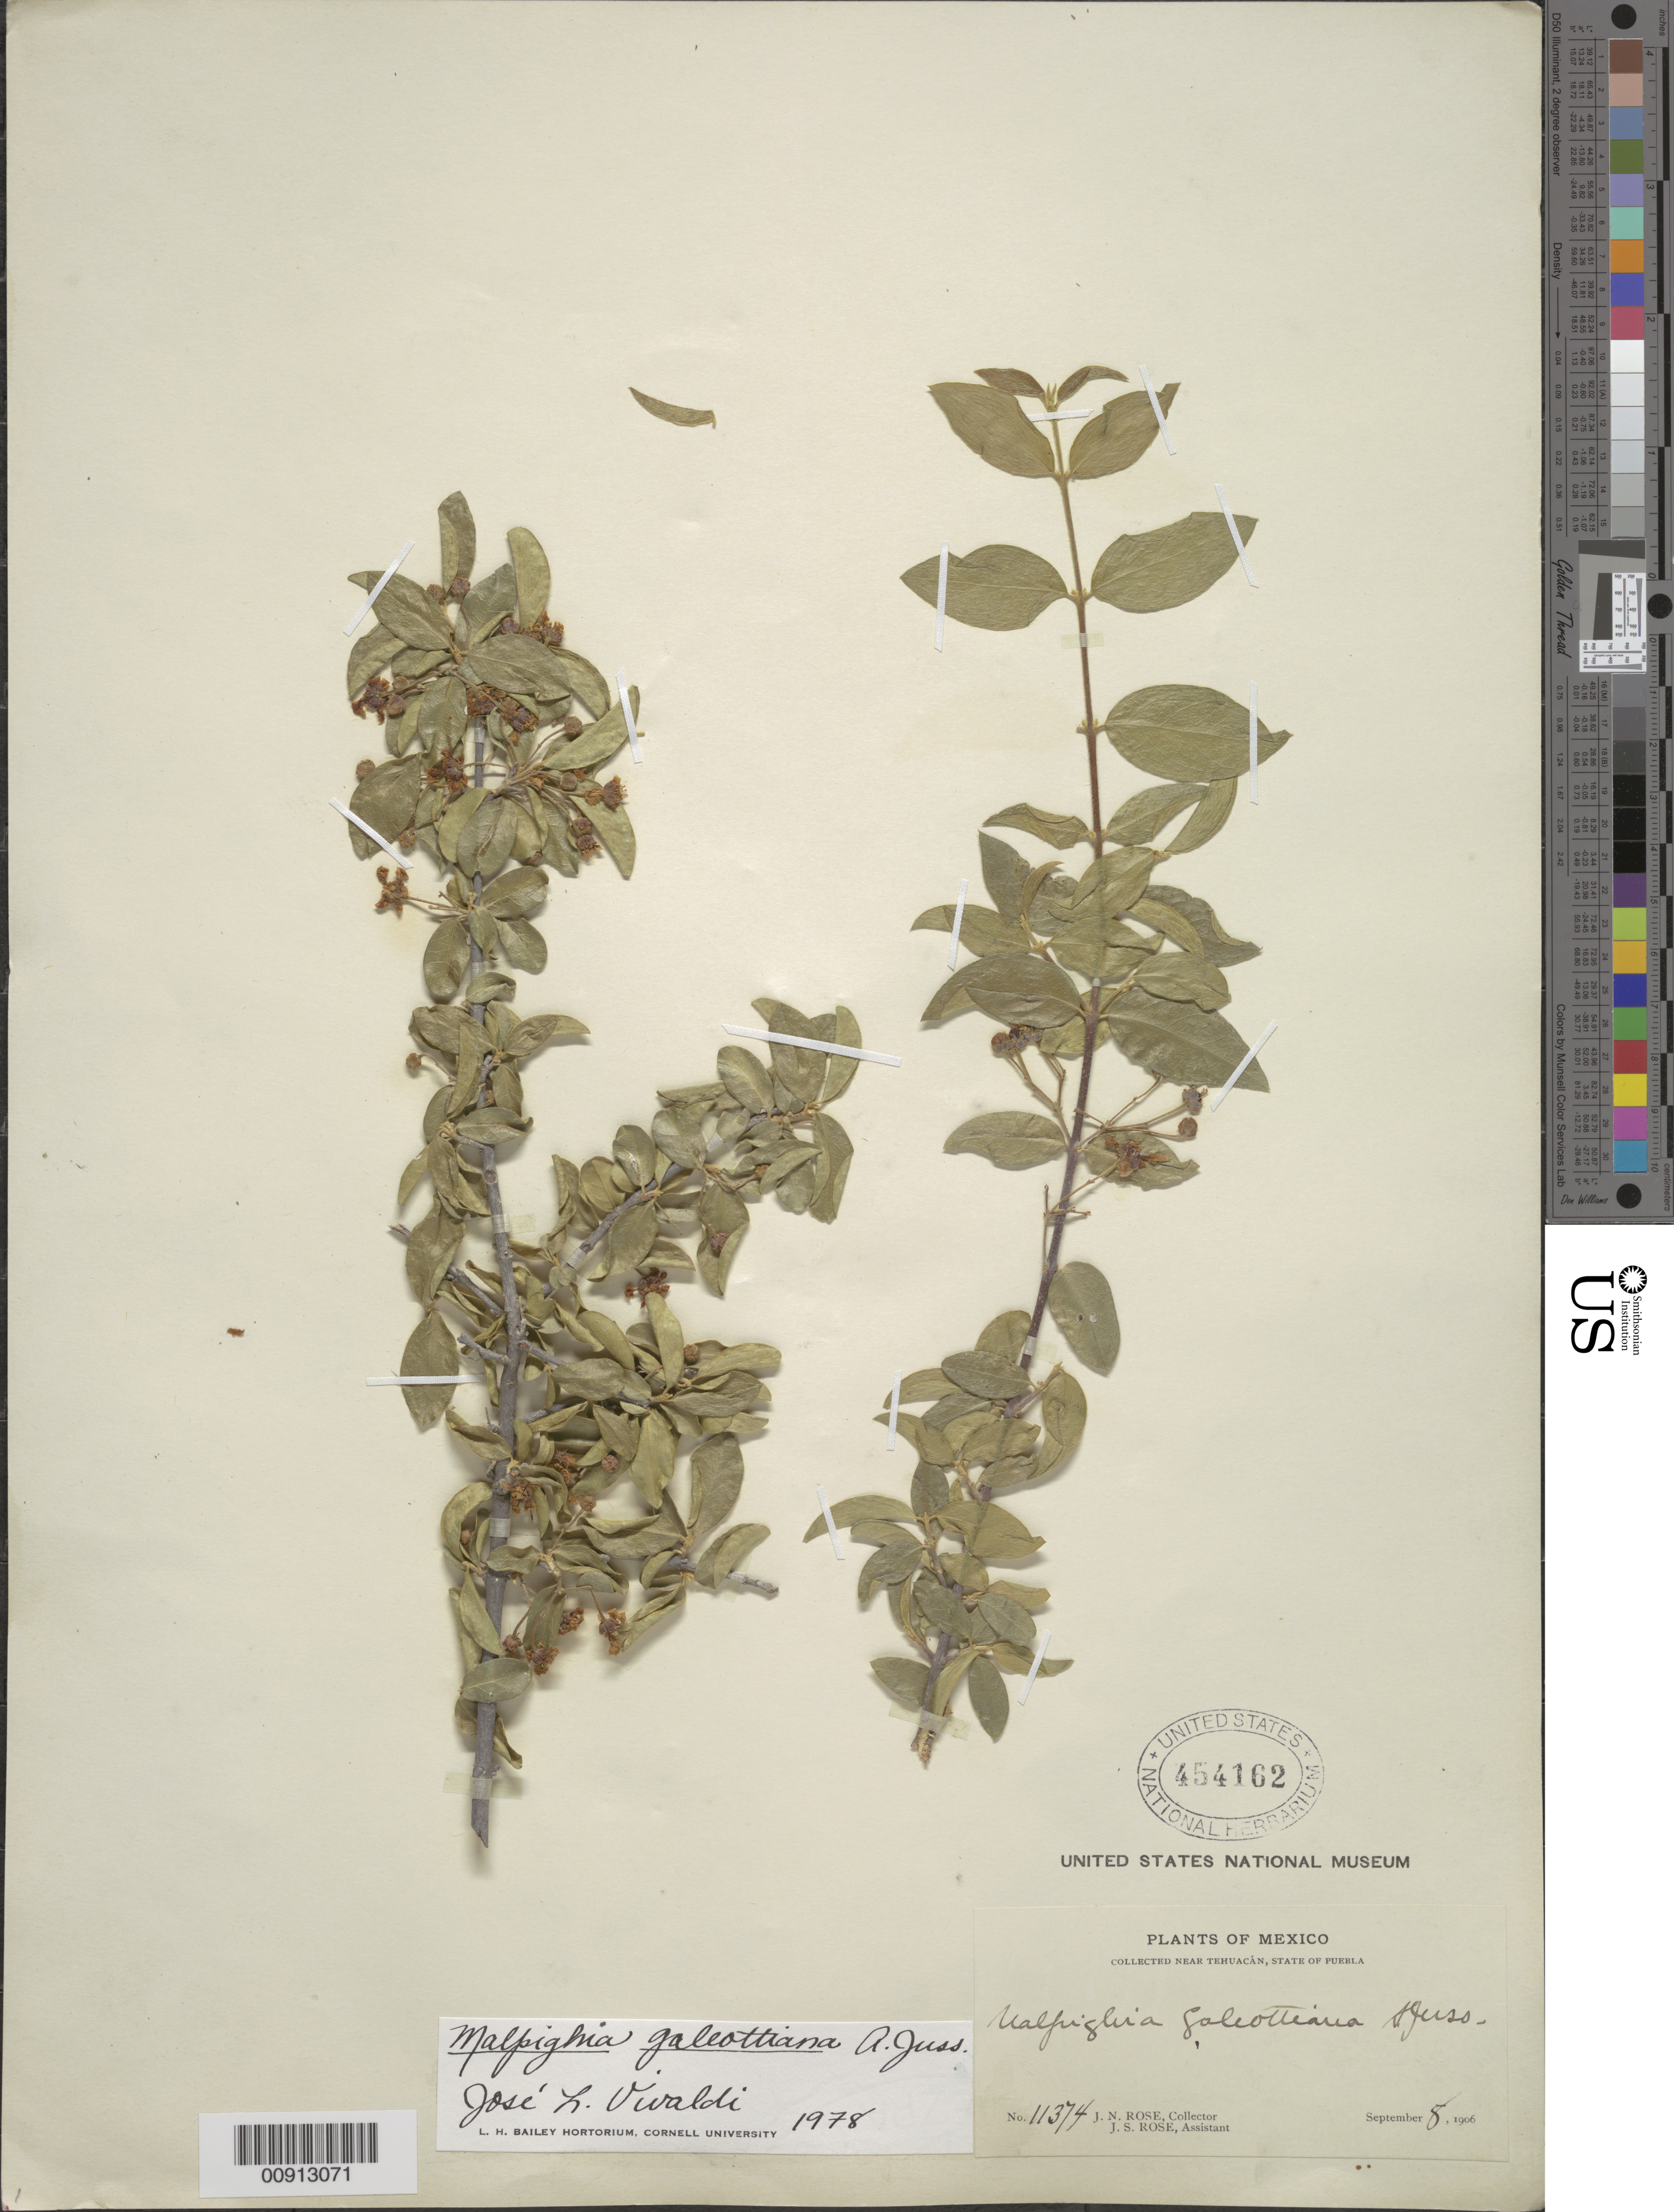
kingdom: Plantae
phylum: Tracheophyta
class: Magnoliopsida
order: Malpighiales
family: Malpighiaceae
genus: Malpighia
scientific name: Malpighia galeottiana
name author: A. Juss.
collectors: J. N. Rose & J. S. Rose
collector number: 11374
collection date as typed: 08 Sep 1906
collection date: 1906-09-08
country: Mexico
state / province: Puebla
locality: Near Tehuacán, State of Puebla.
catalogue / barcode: US 454162